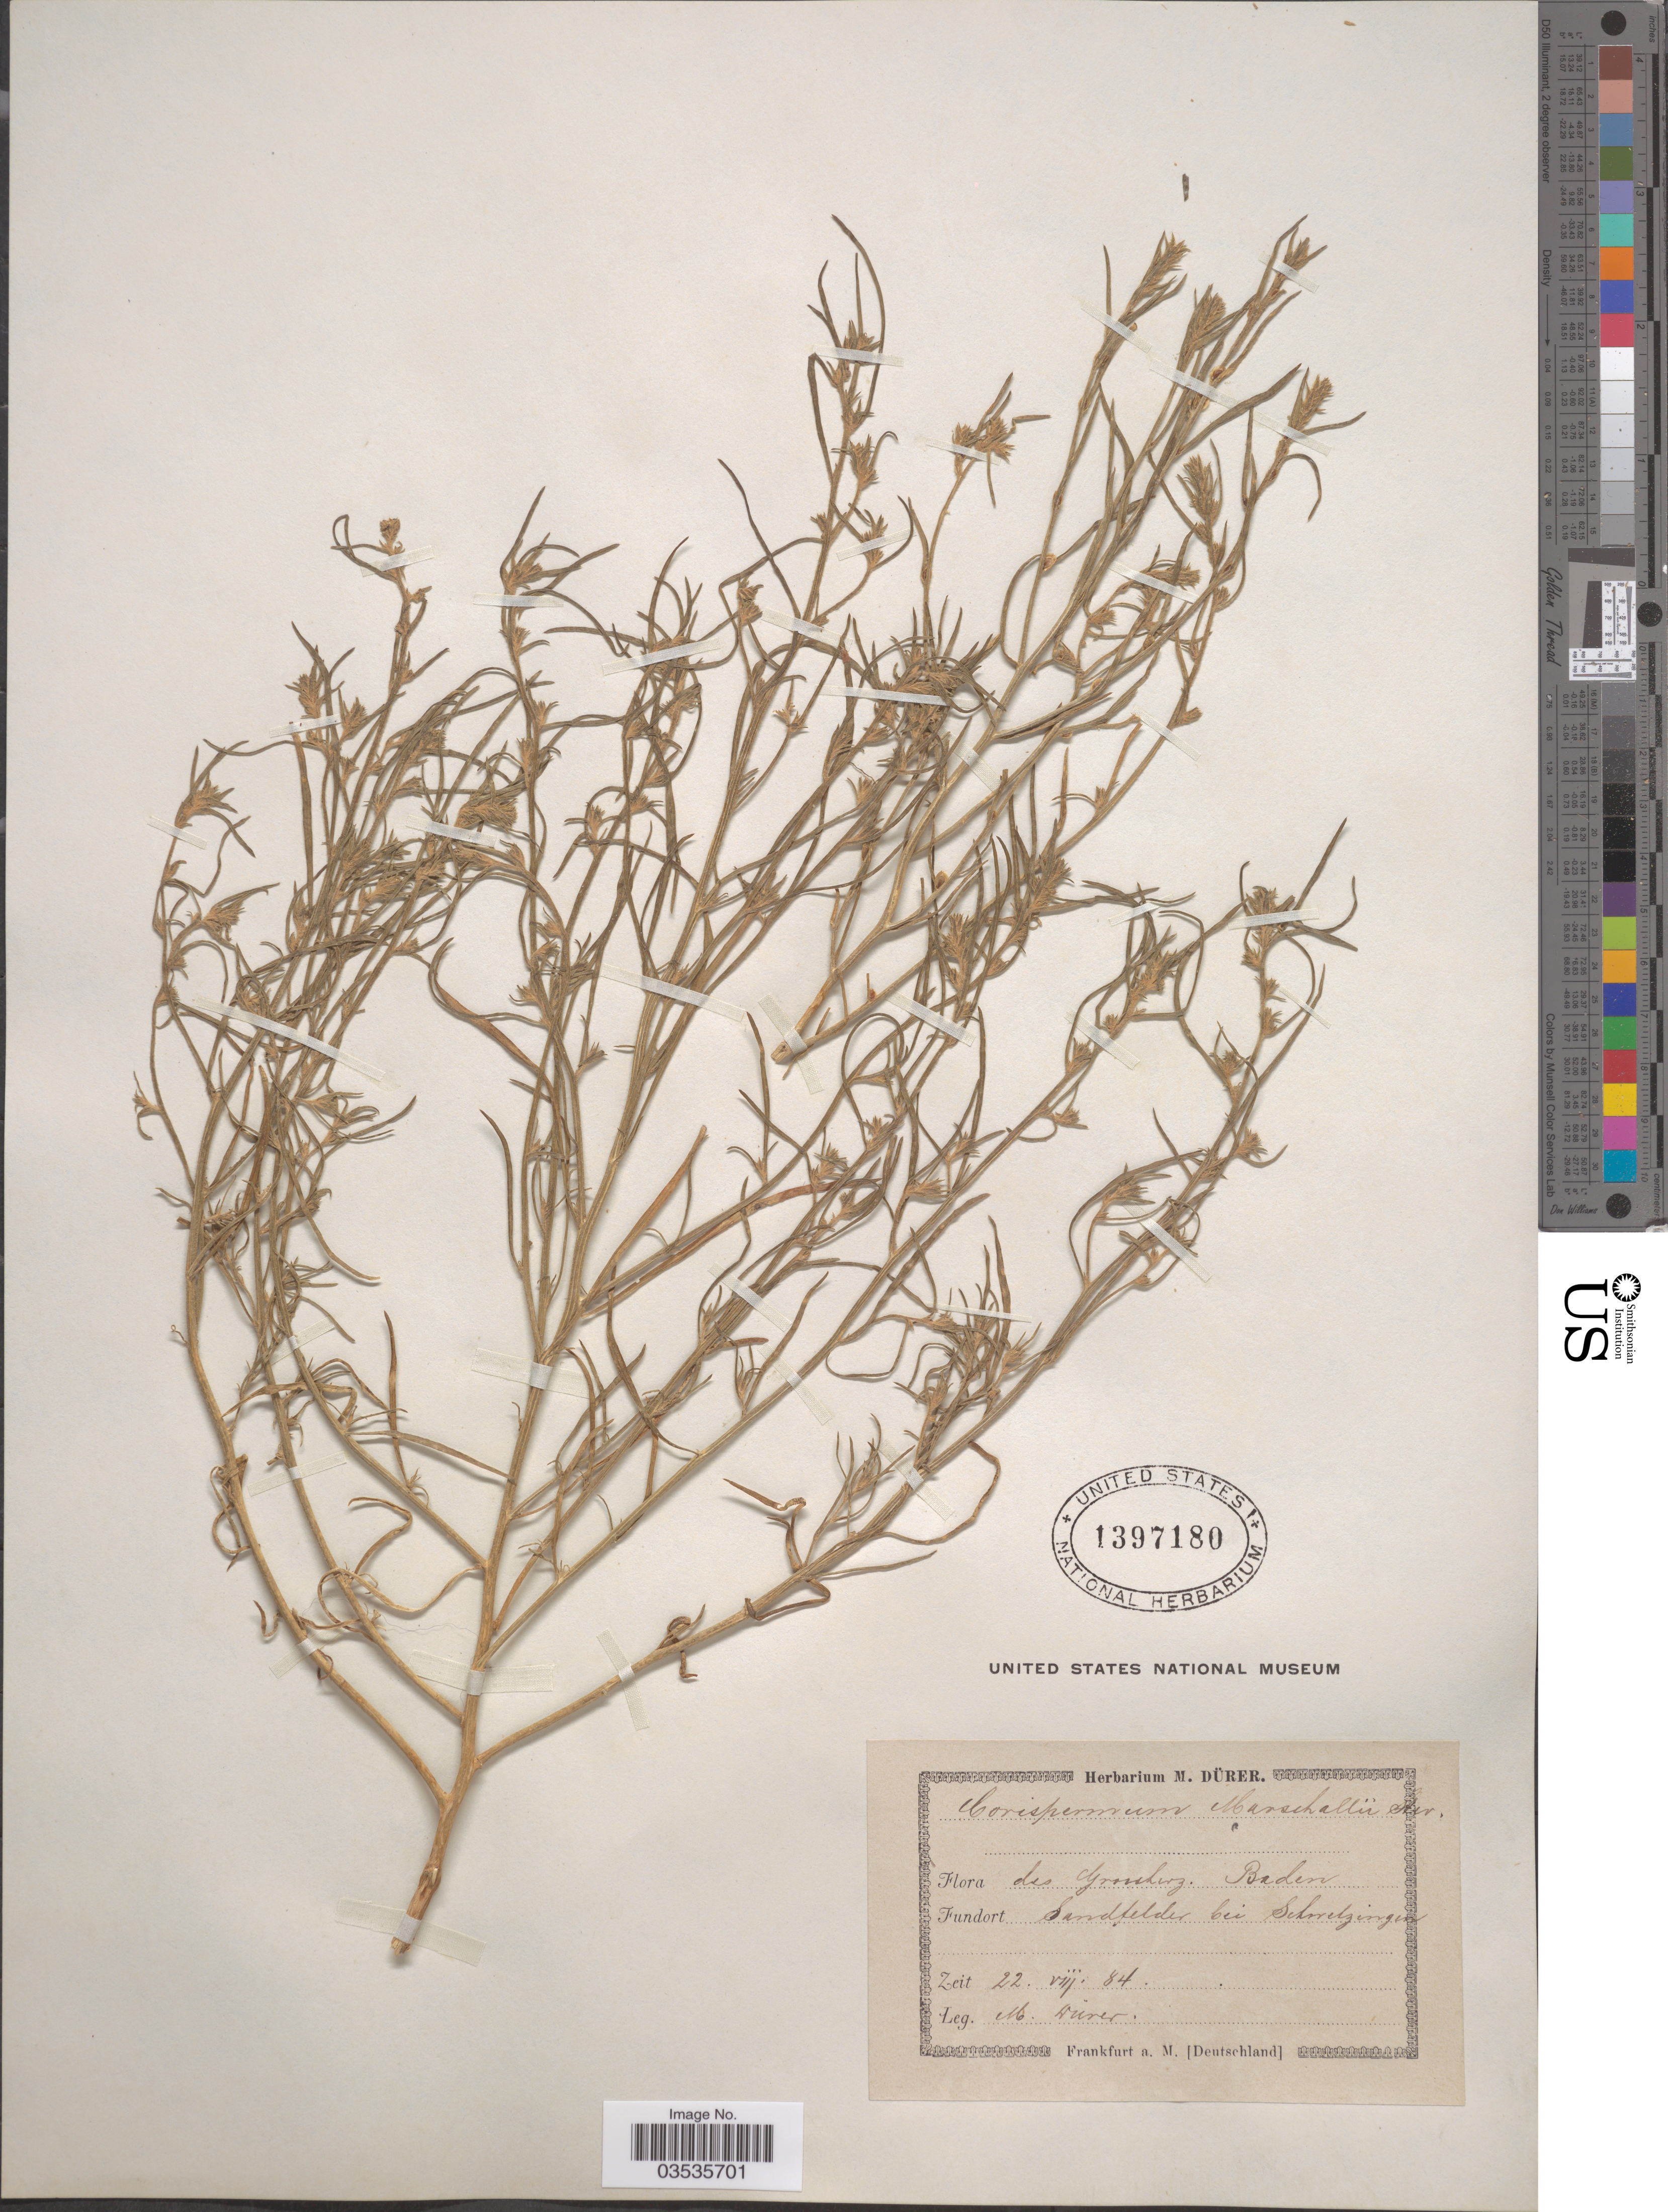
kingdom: Plantae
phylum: Tracheophyta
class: Magnoliopsida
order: Caryophyllales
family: Amaranthaceae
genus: Corispermum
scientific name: Corispermum marschallii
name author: Steven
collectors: M. Durer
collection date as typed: Transcribed d/m/y: 22/8/84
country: Germany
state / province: Baden-Württemberg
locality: Des Grosshwz. Baden. Sandfelder bei Schwetzingen.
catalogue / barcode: US 1397180